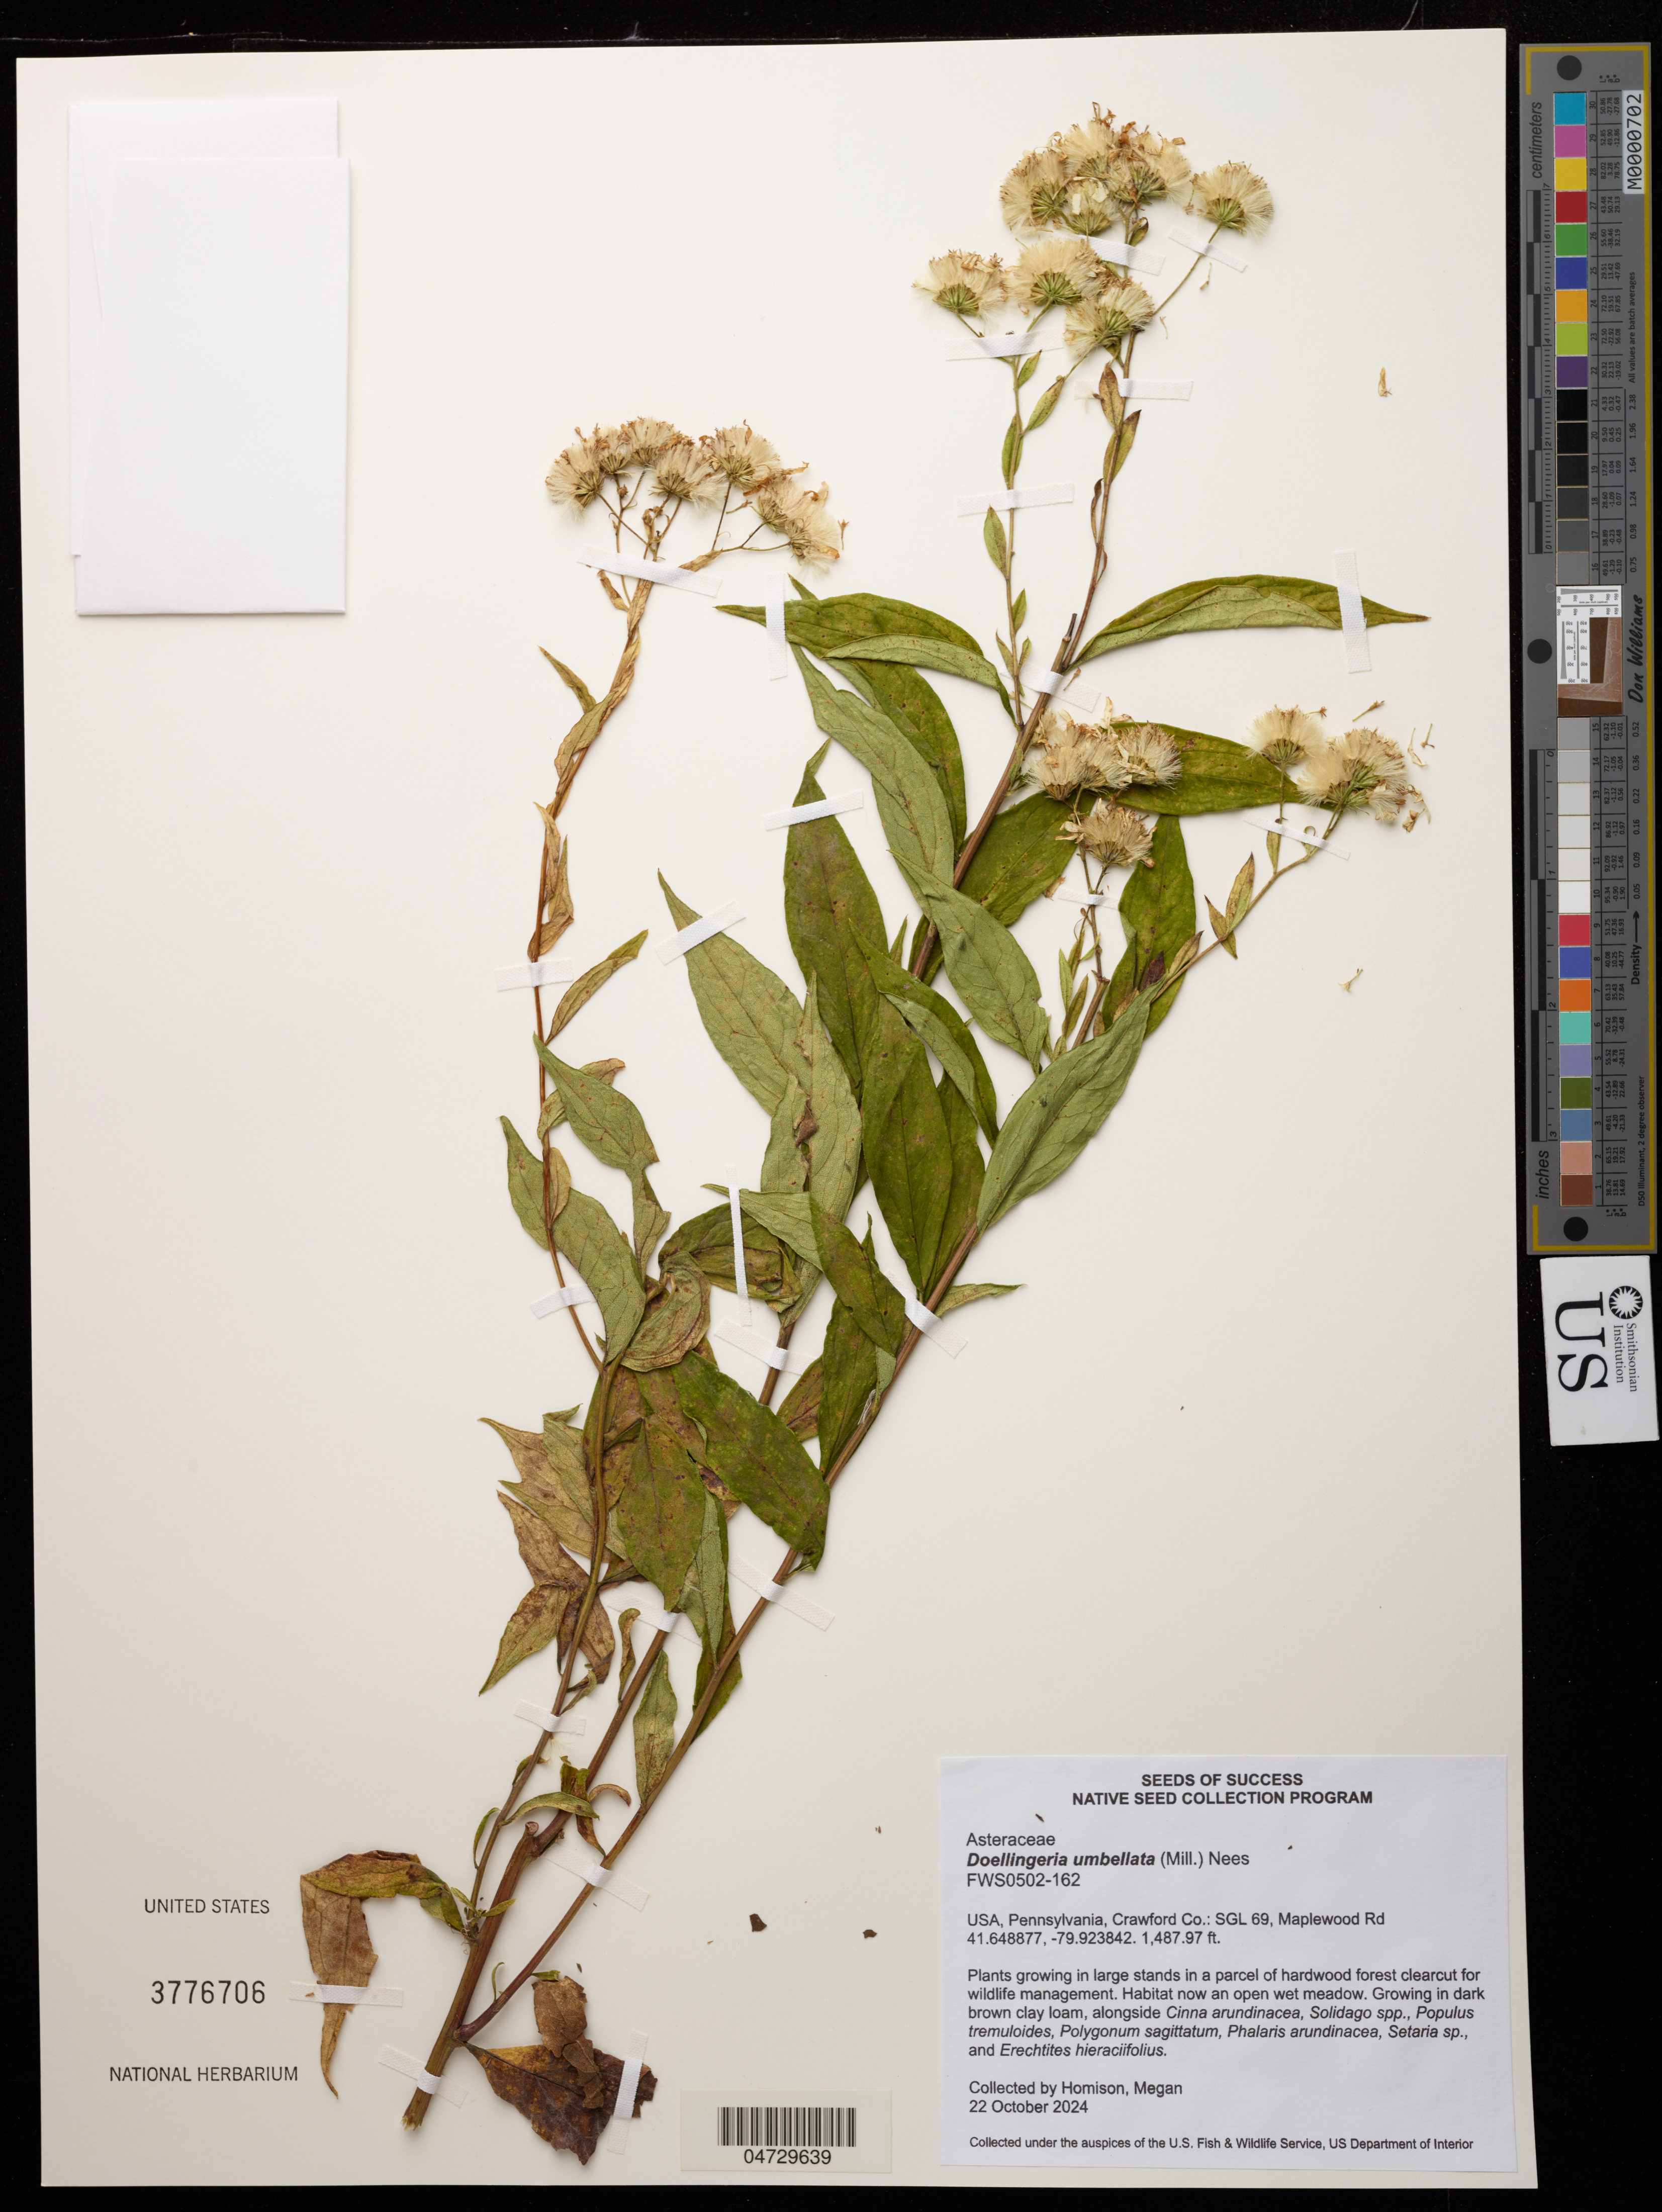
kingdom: Plantae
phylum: Tracheophyta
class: Magnoliopsida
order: Asterales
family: Asteraceae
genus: Doellingeria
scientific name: Doellingeria umbellata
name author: (Mill.) Nees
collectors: M. Homison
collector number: FWS0502-162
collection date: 2024-10-22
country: United States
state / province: Pennsylvania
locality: Crawford Co.: SGL 69, Maplewood Rd.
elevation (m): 453.53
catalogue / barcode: US 3776706